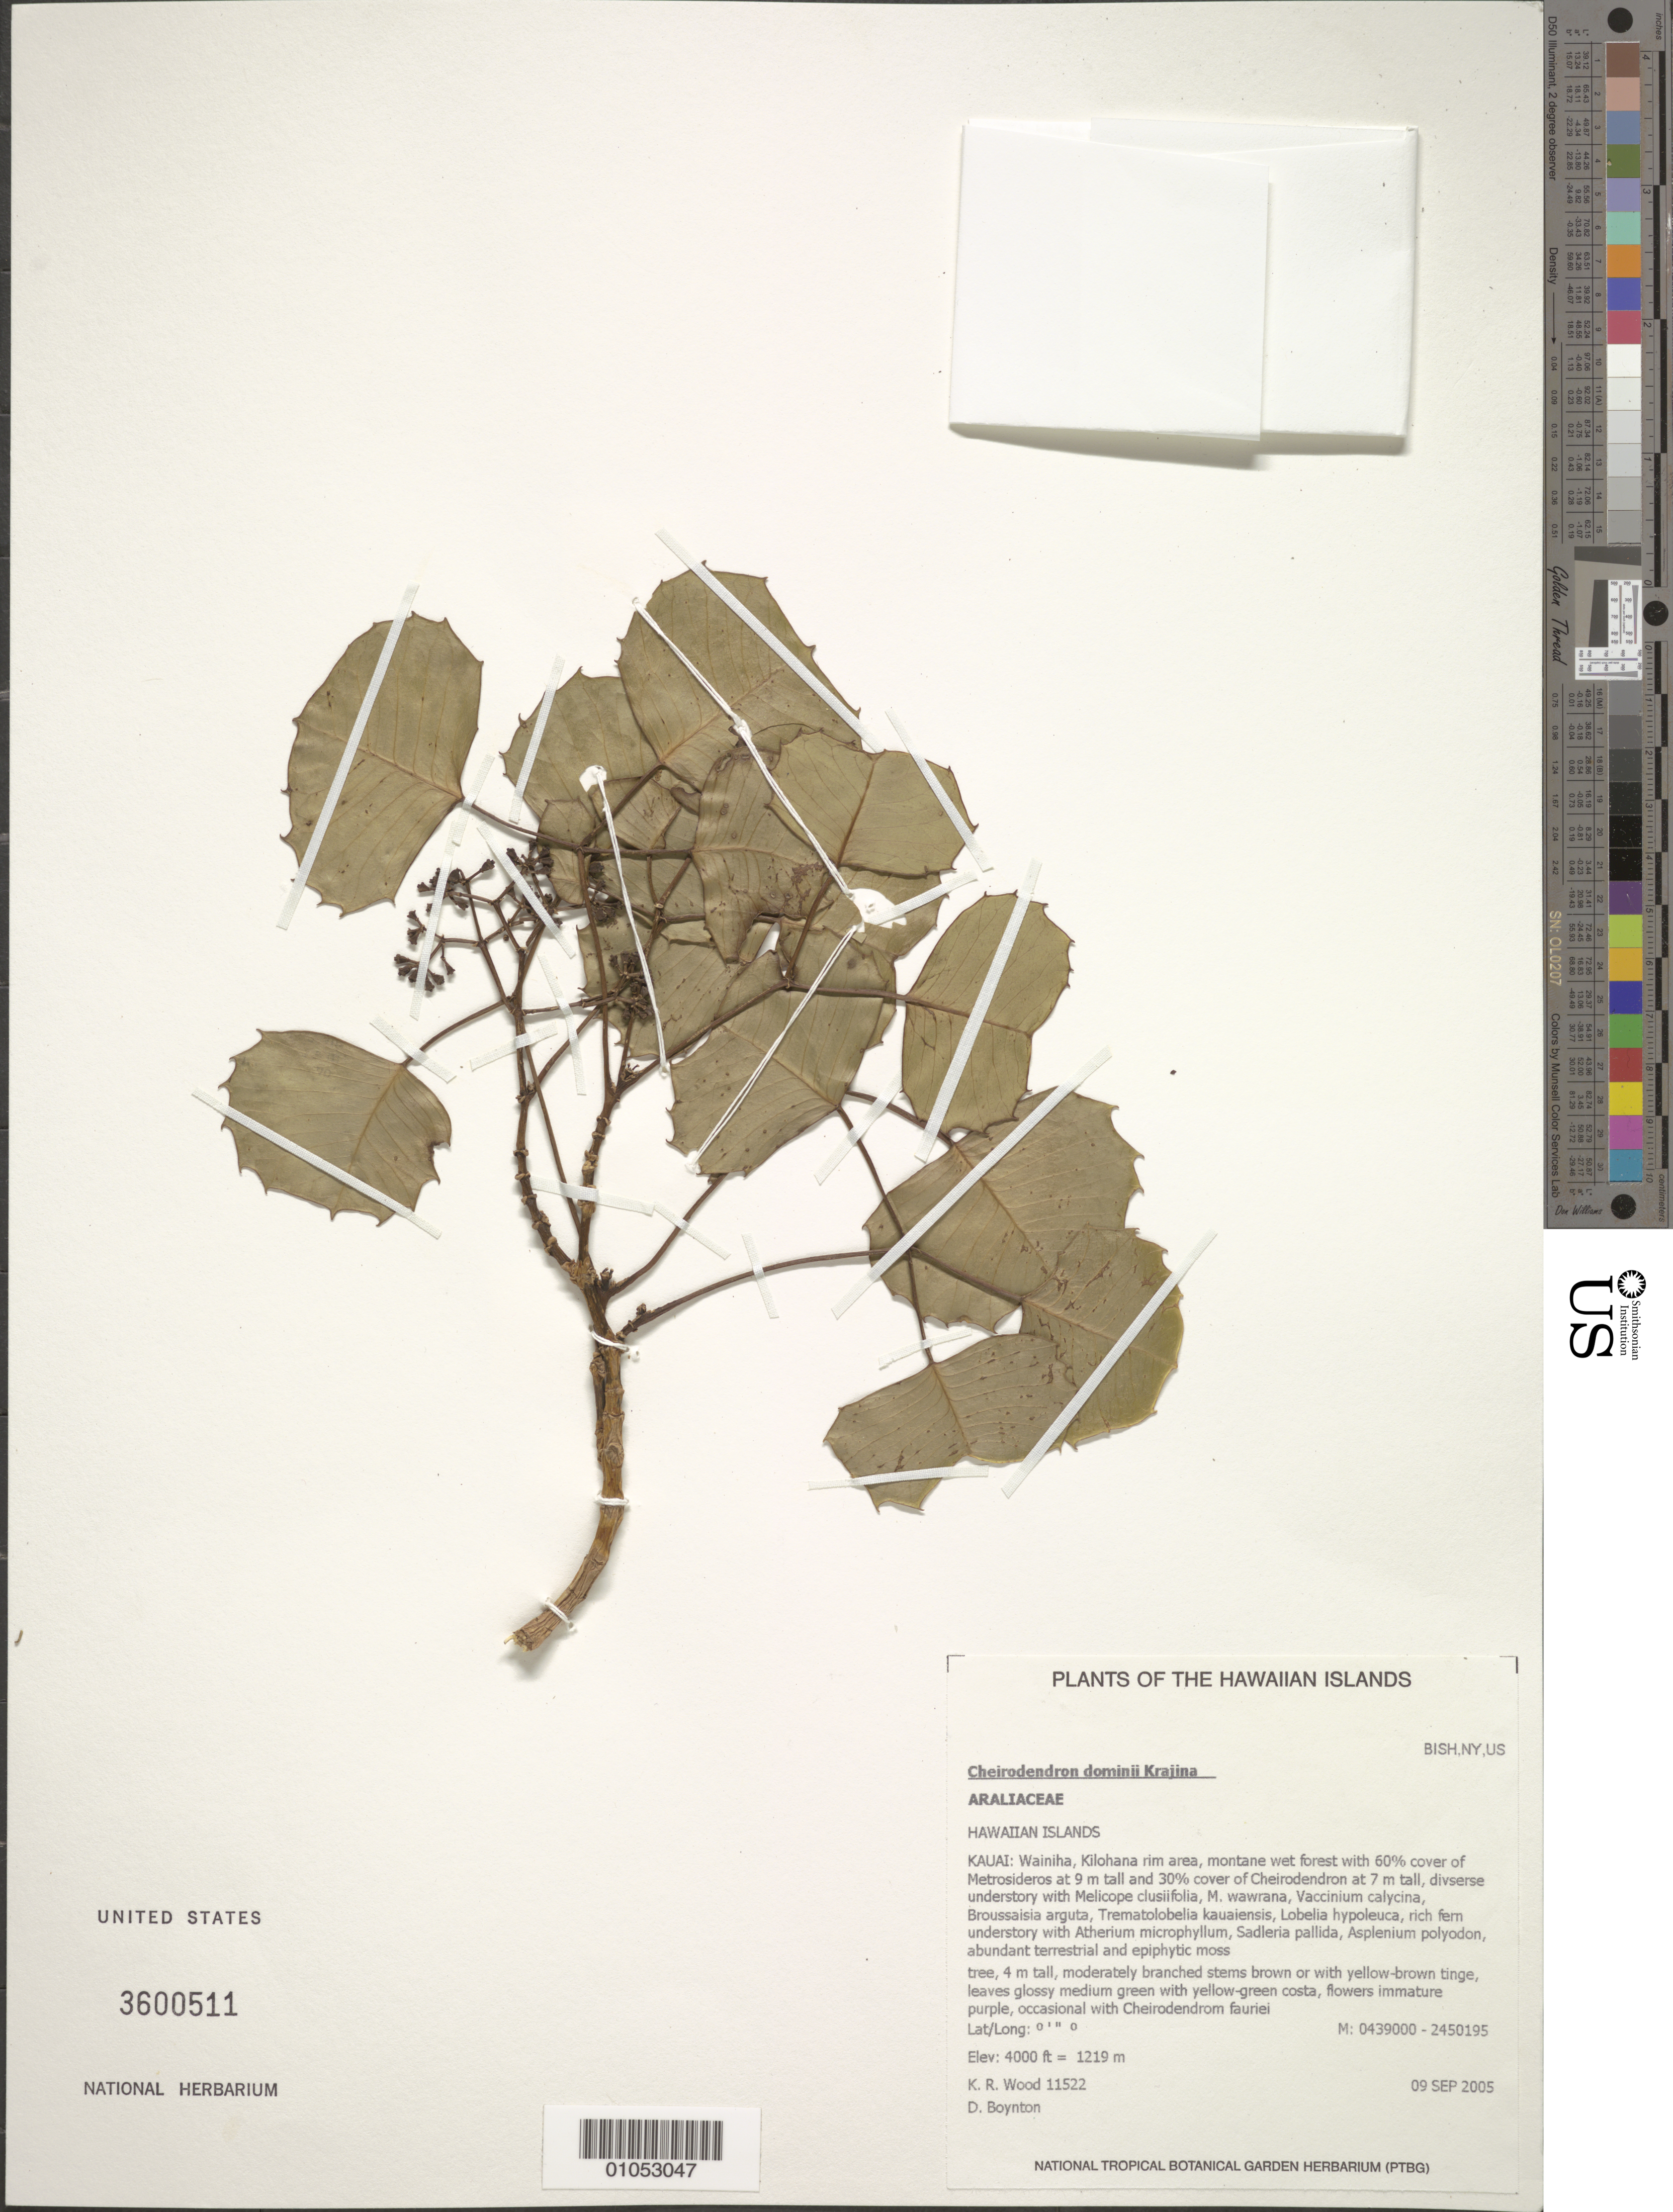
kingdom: Plantae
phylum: Tracheophyta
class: Magnoliopsida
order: Apiales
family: Araliaceae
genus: Cheirodendron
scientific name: Cheirodendron dominii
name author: Krajina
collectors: K. R. Wood & D. Boyton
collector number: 11522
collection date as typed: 9 Sep 2005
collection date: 2005-09-09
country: United States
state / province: Hawaii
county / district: Kauai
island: Kaua'i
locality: Wainiha Kilohana rim area.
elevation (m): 1219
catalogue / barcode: US 3600511